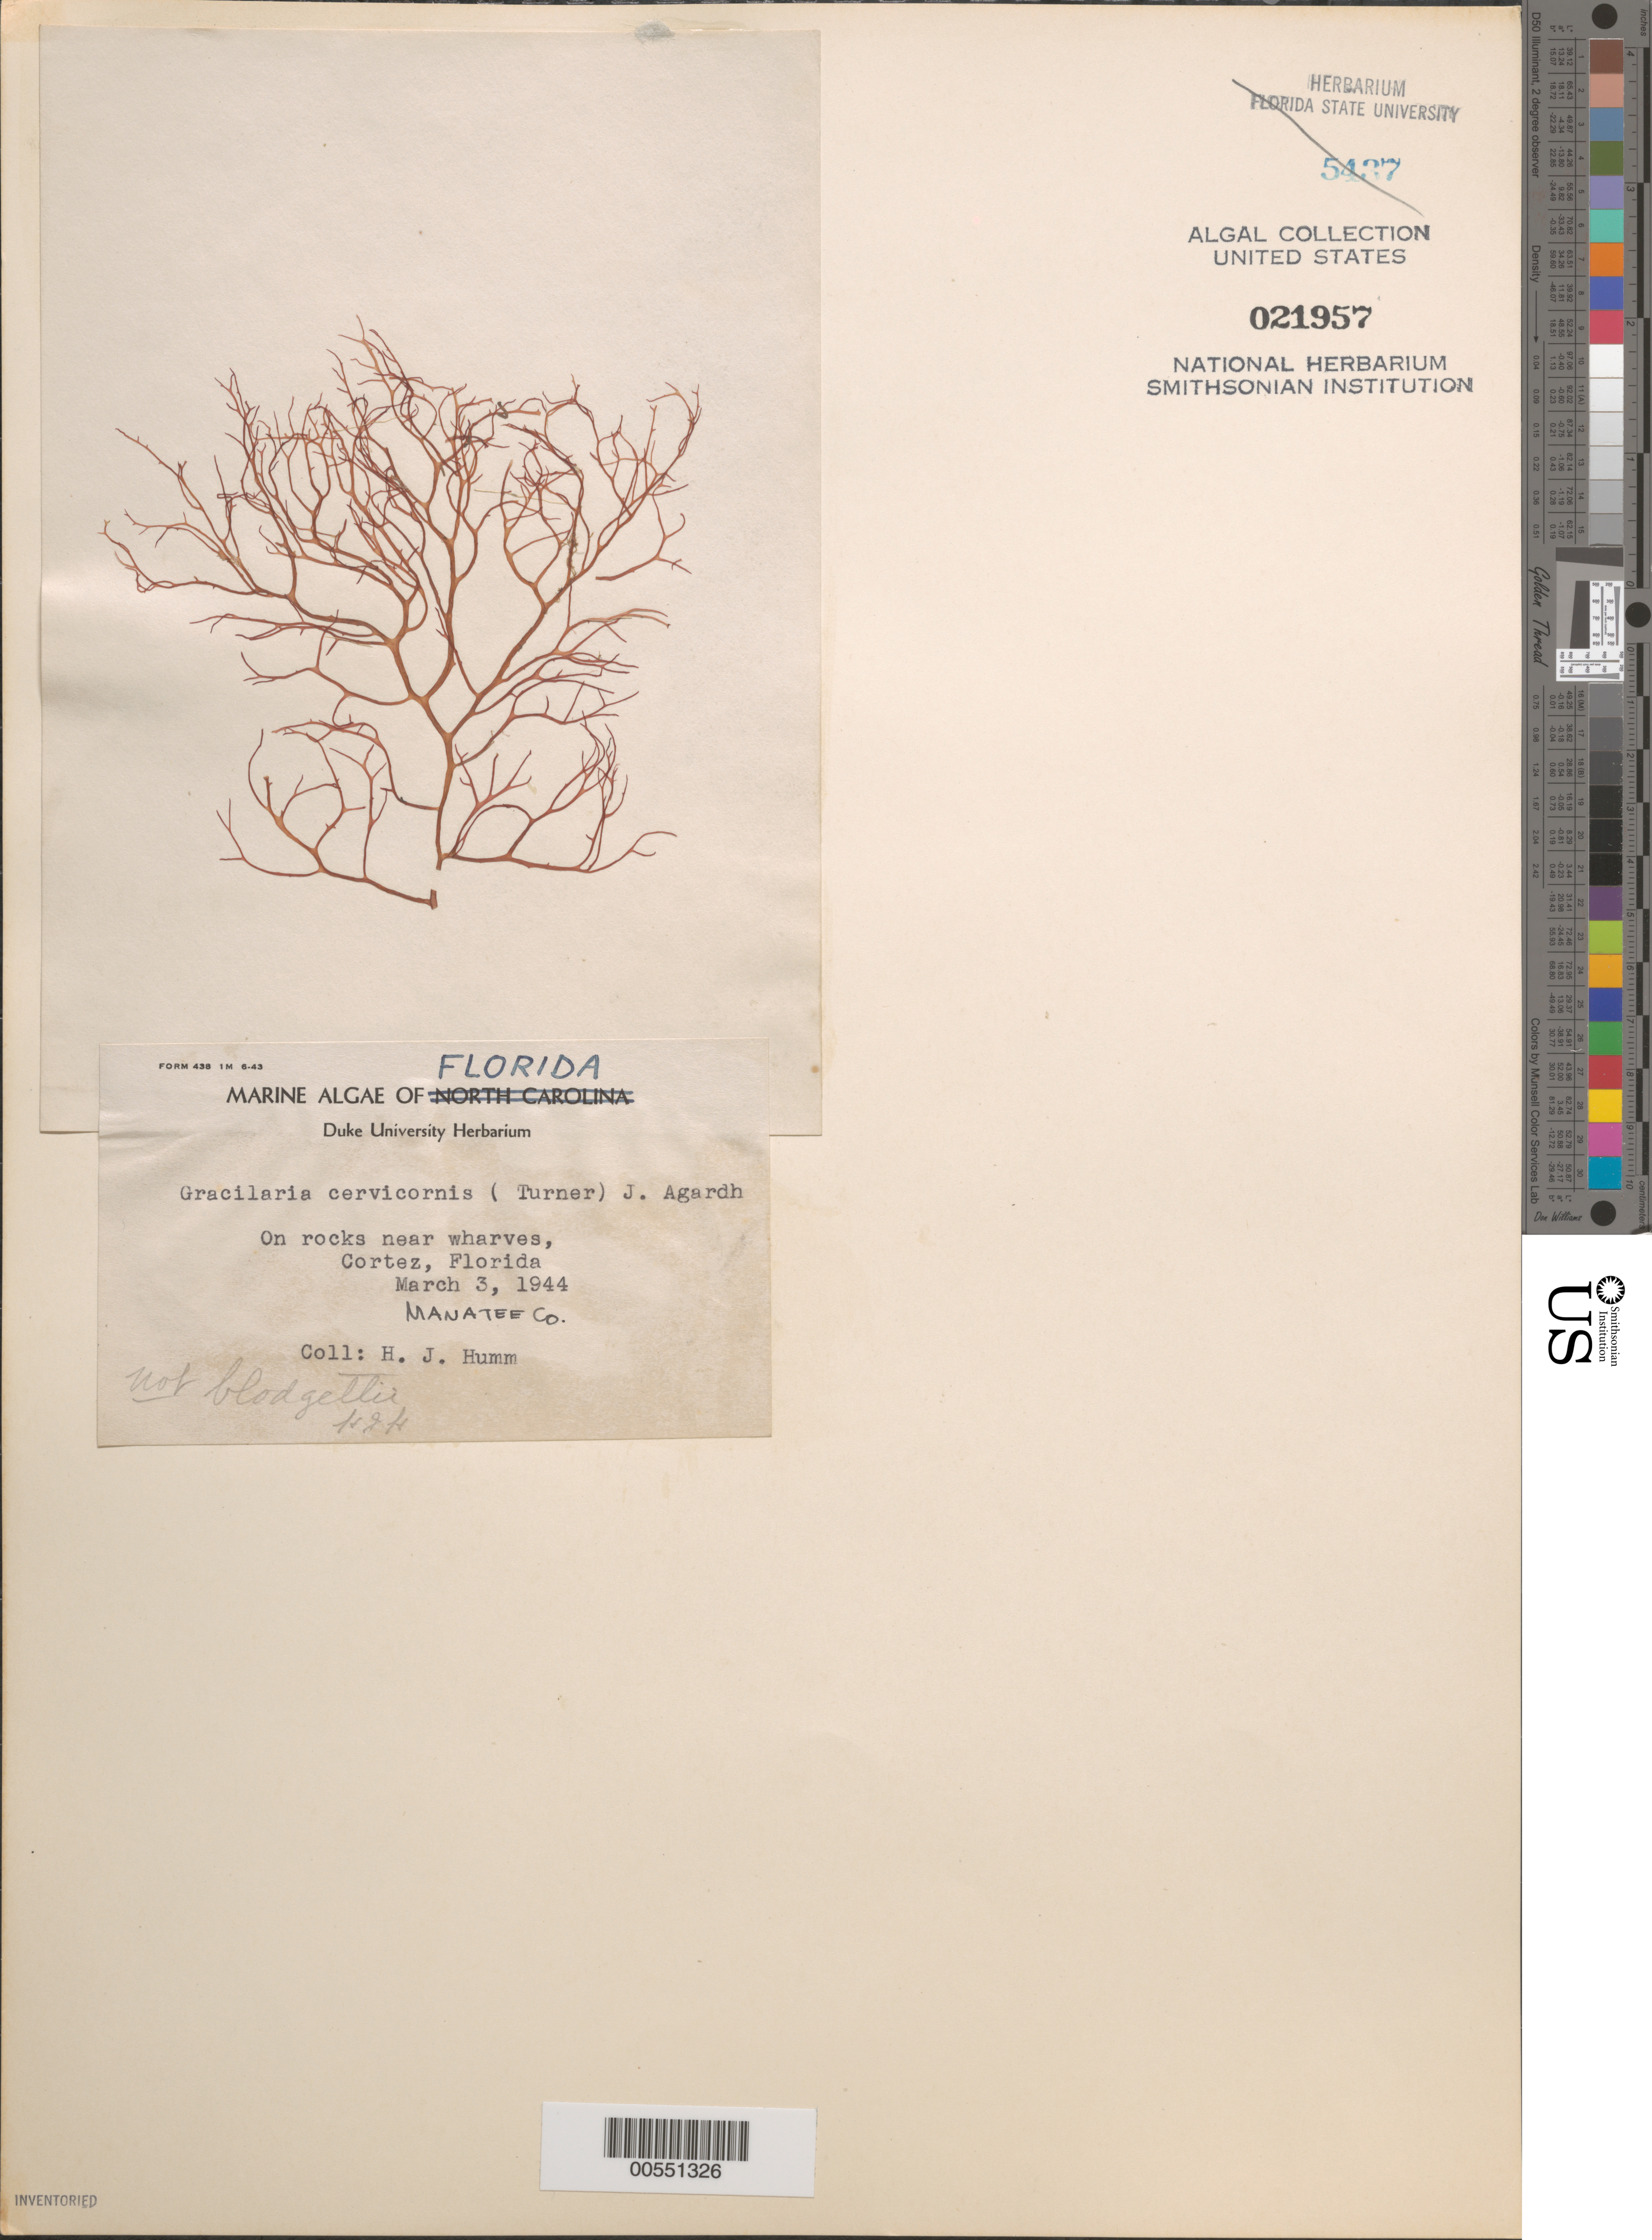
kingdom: Plantae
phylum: Rhodophyta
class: Florideophyceae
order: Gracilariales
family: Gracilariaceae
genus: Gracilaria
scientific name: Gracilaria cervicornis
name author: (Turner) J. Agardh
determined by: Humm, Harold J.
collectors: H. J. Humm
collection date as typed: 03 Mar 1944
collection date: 1944-03-03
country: United States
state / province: Florida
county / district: Manatee County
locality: Cortez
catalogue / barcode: US 21957